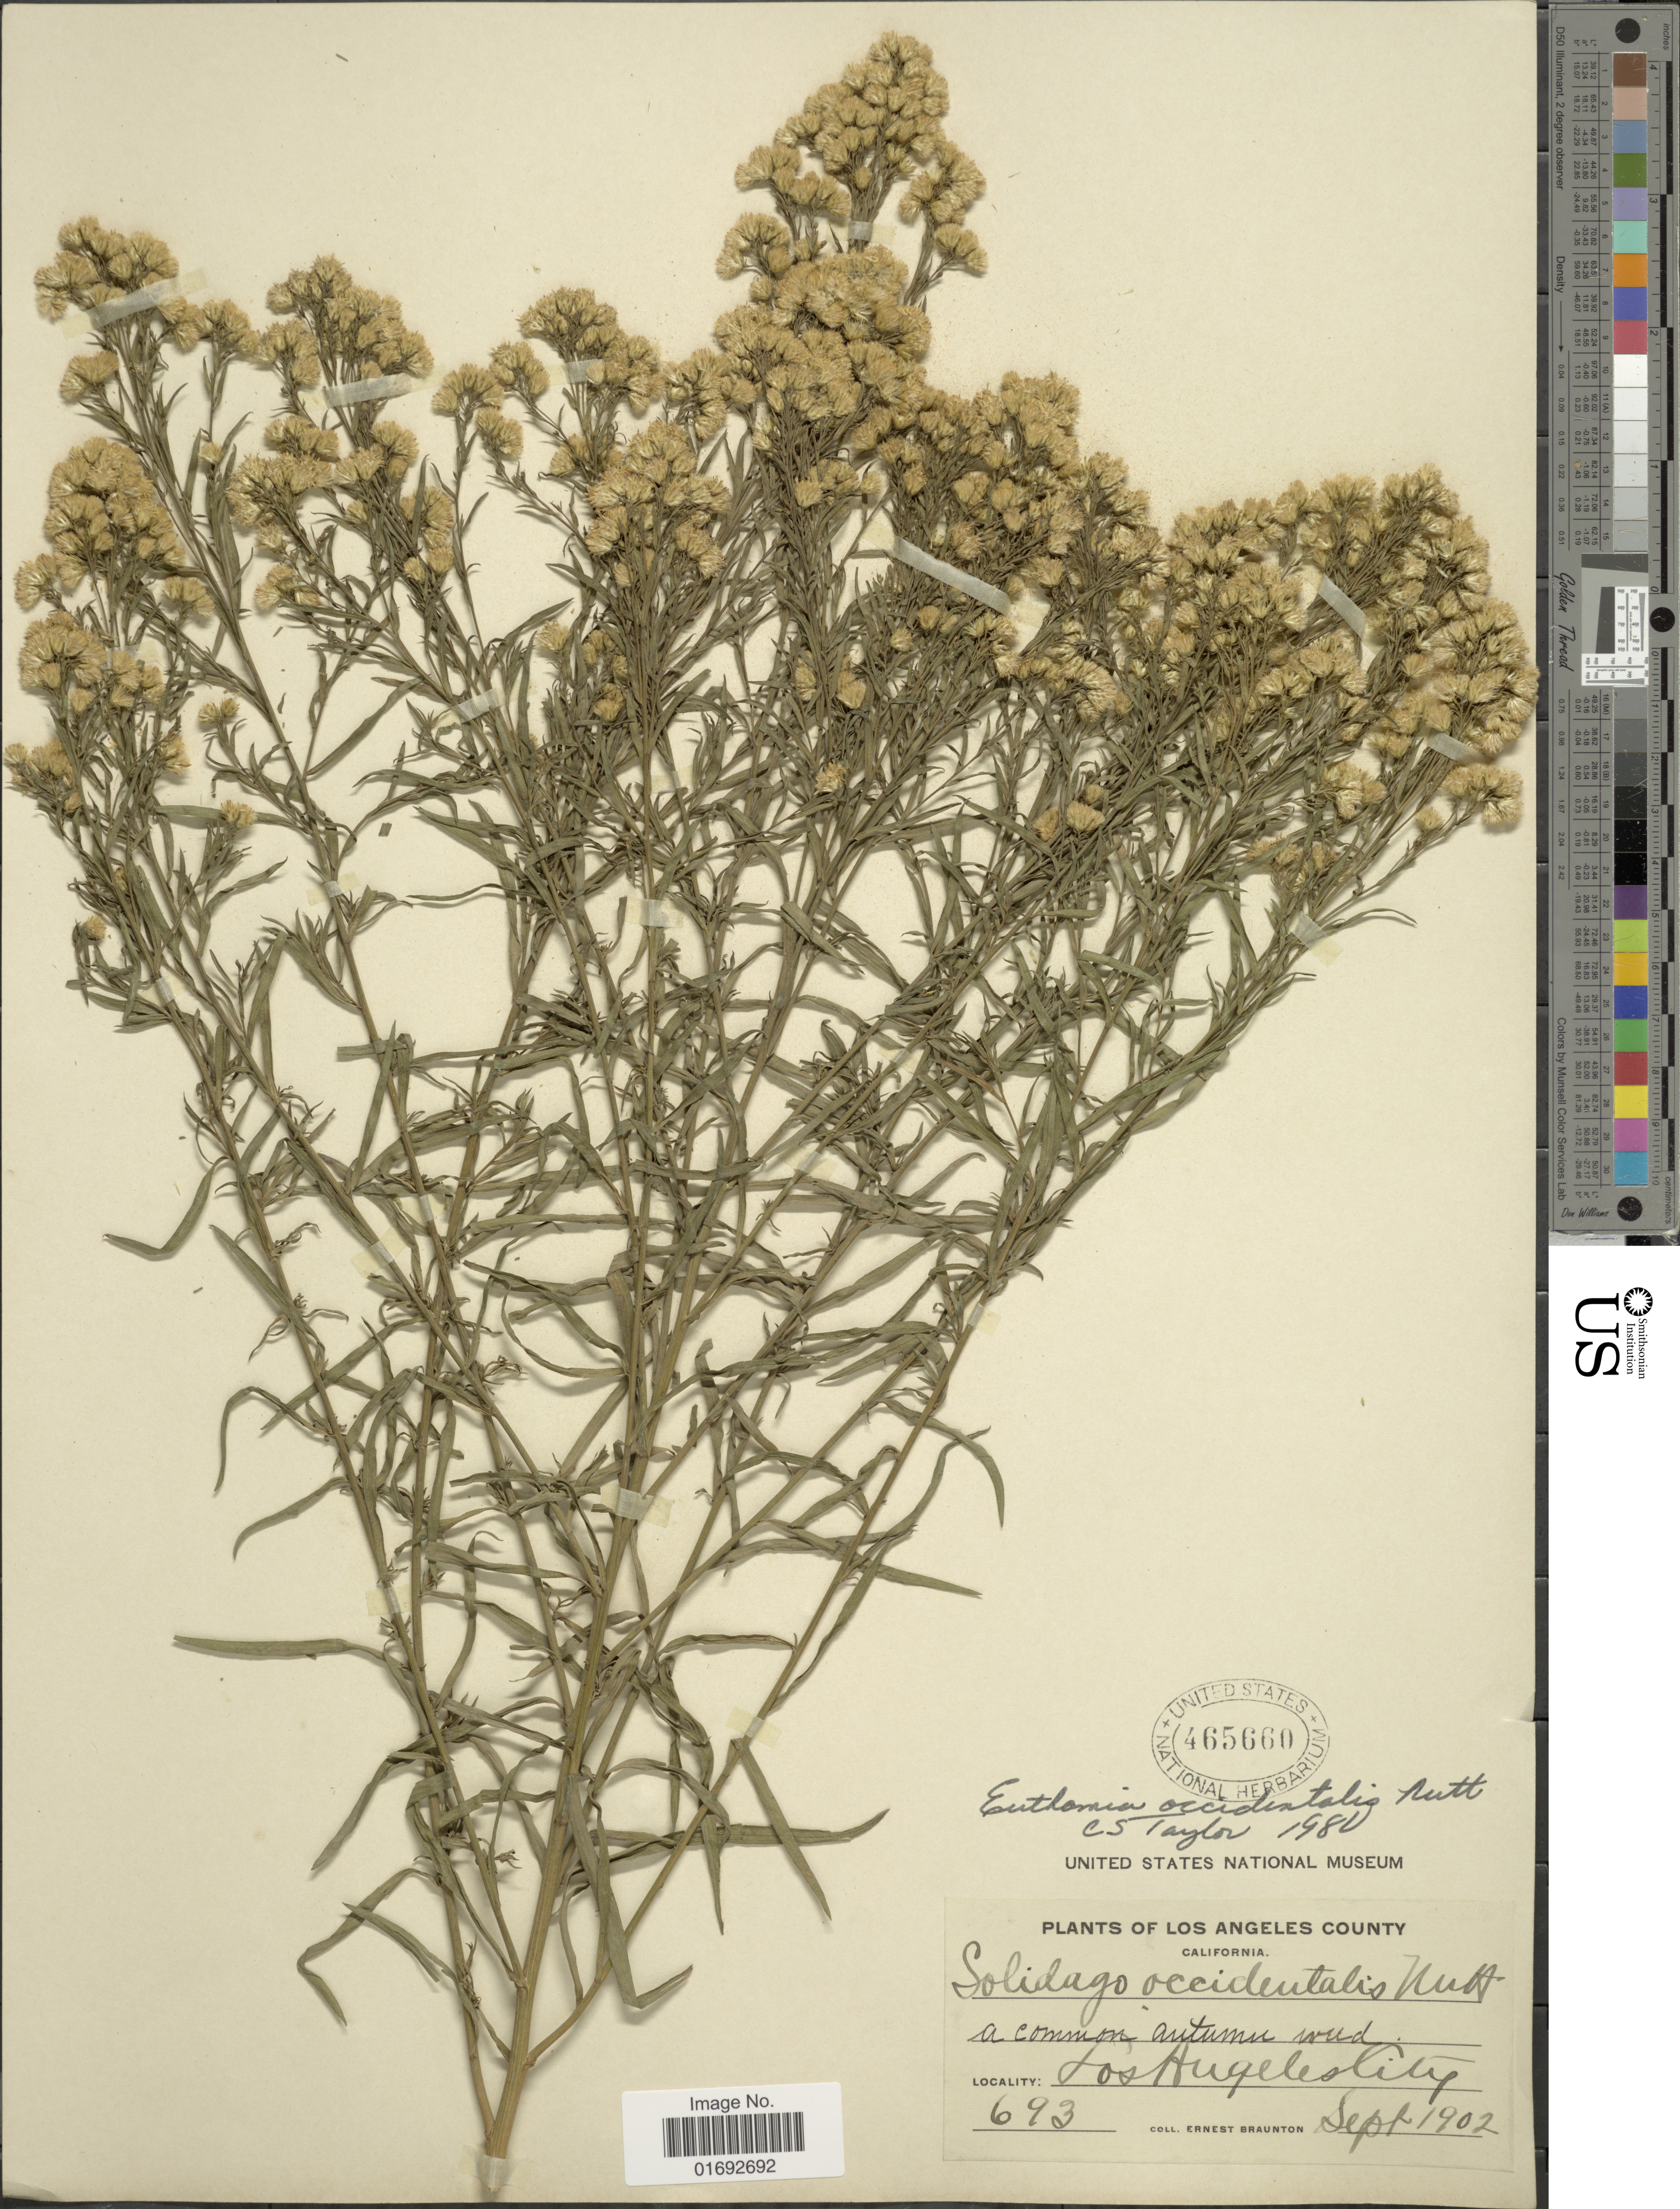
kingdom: Plantae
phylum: Tracheophyta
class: Magnoliopsida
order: Asterales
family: Asteraceae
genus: Euthamia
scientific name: Euthamia occidentalis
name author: Nutt.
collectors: E. Braunton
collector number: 693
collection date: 1902-09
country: United States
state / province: California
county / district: Los Angeles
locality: Los Angeles County, Los Angeles City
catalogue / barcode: US 465660